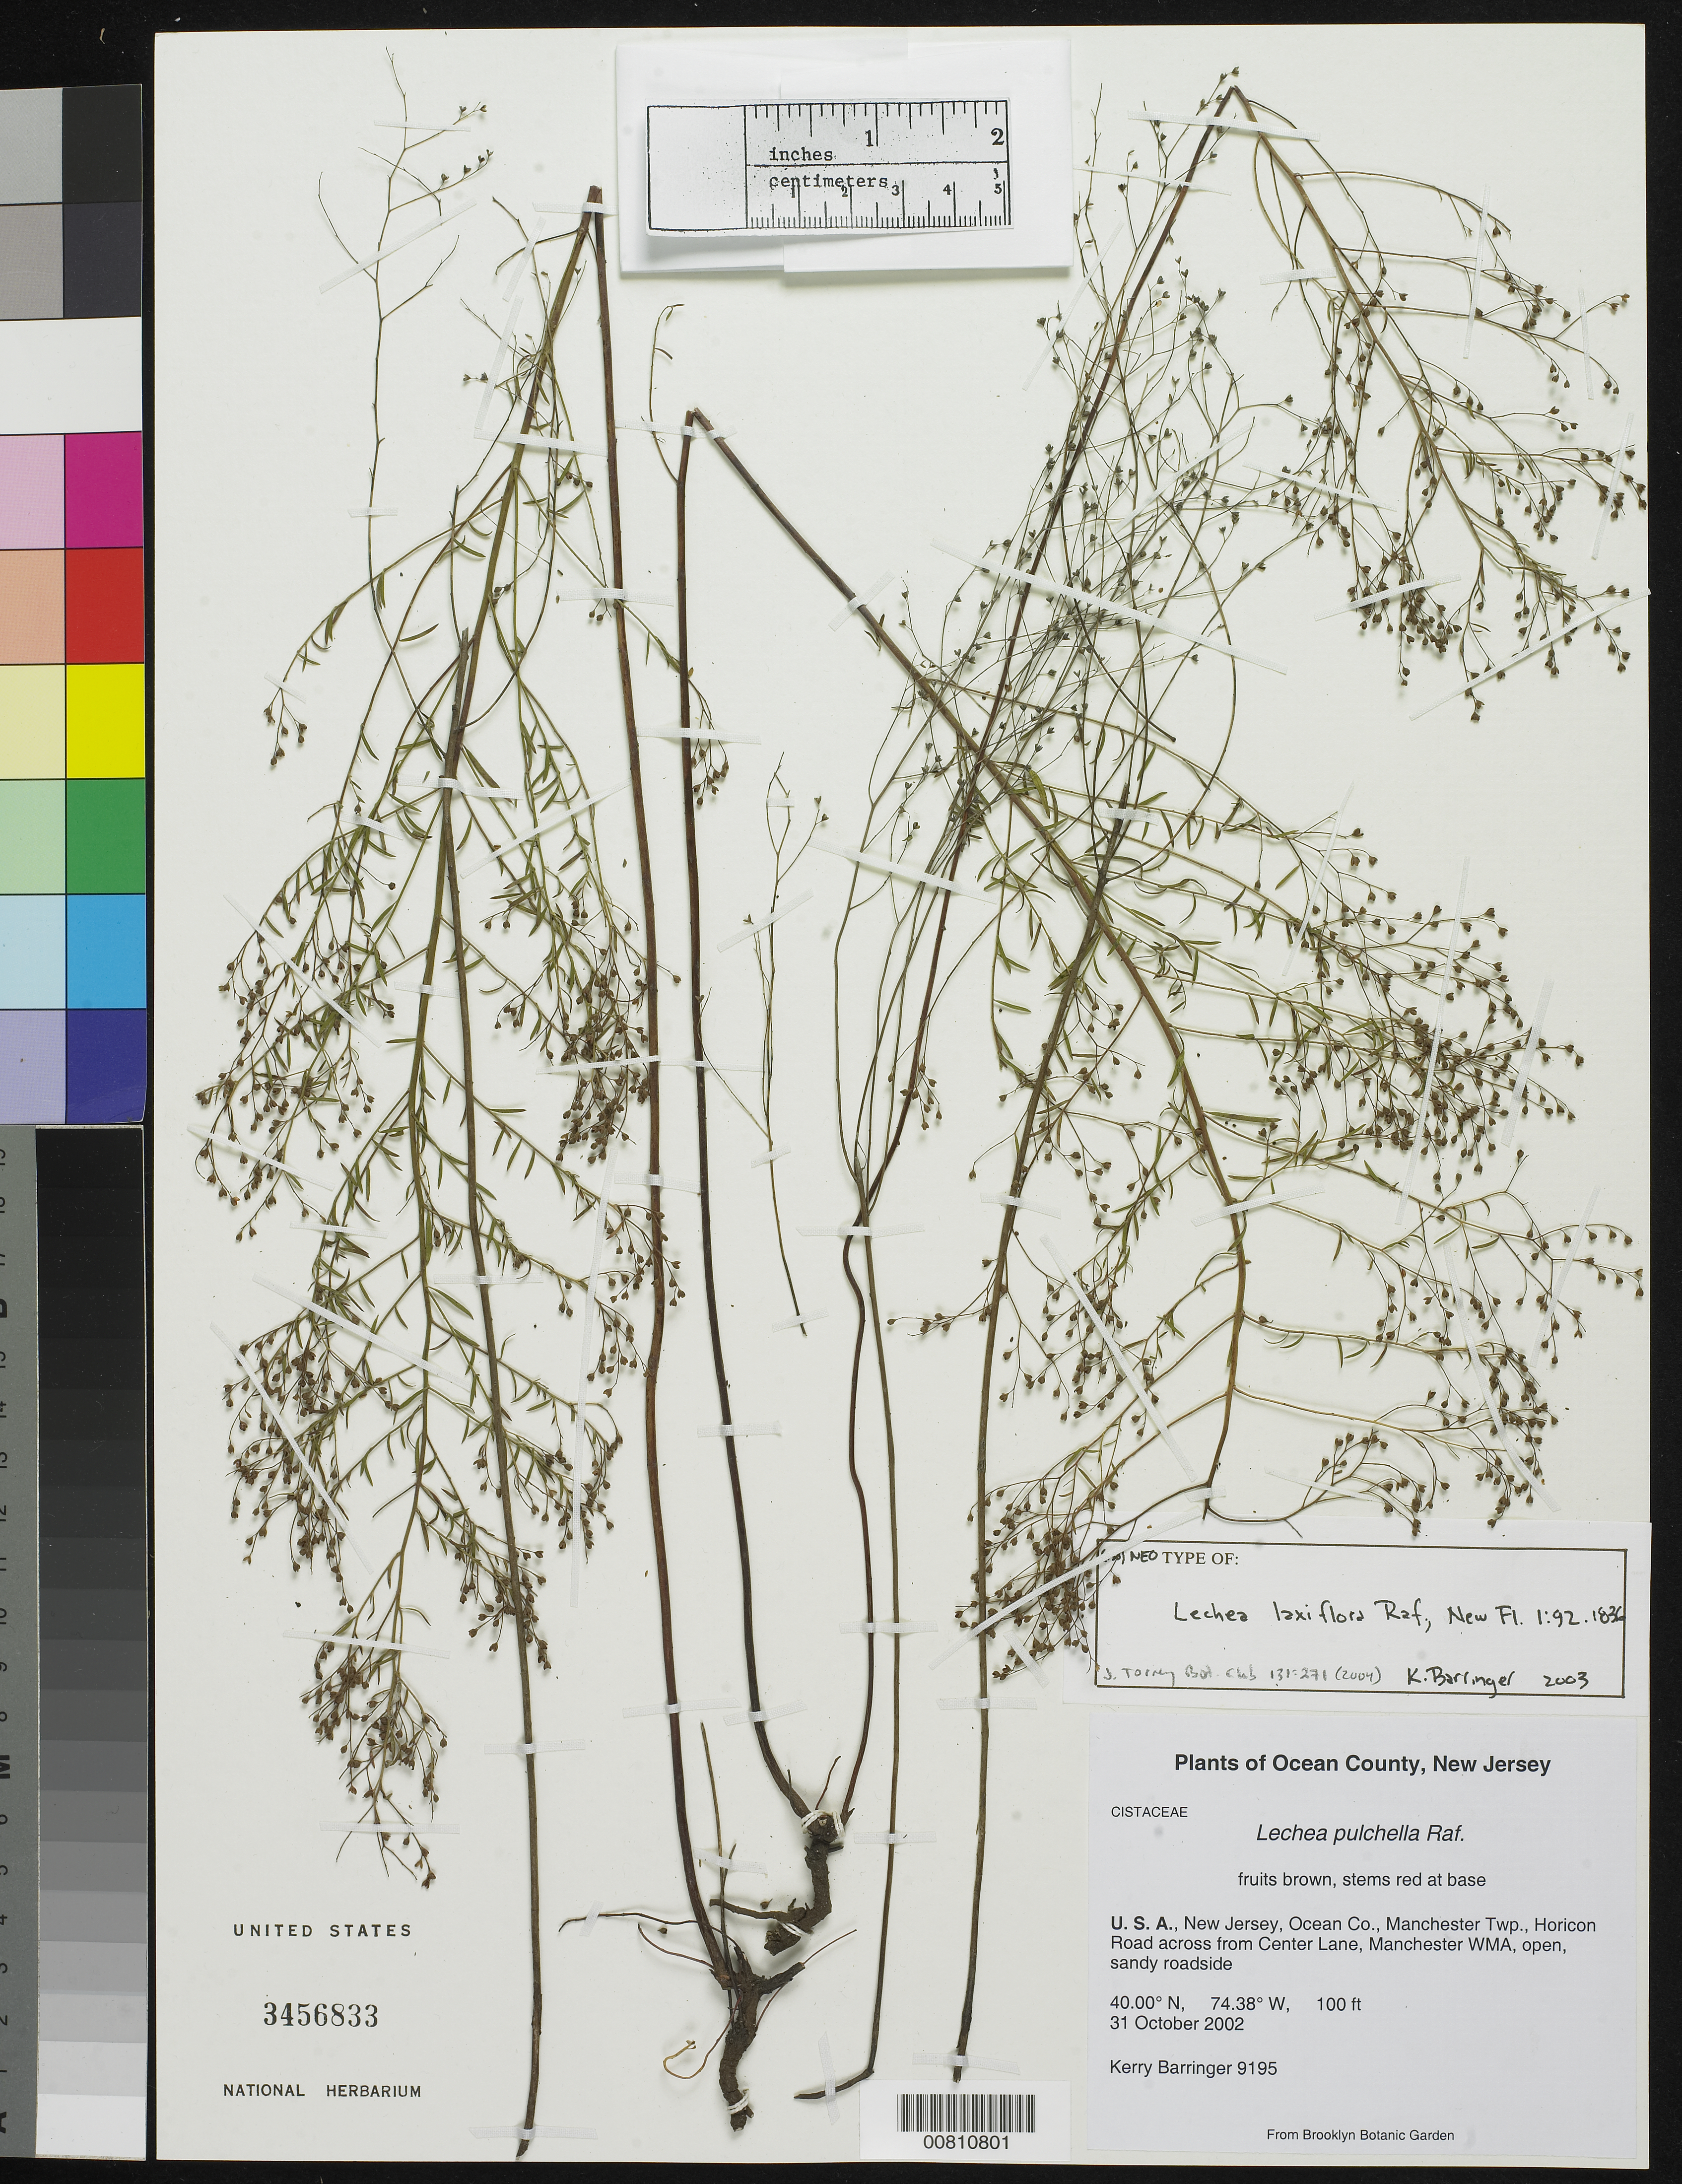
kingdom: Plantae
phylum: Tracheophyta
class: Magnoliopsida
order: Malvales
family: Cistaceae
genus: Lechea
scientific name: Lechea laxiflora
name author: Raf.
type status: Isoneotype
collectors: K. A. Barringer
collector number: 9195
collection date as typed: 31 Oct 2002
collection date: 2002-10-31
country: United States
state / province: New Jersey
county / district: Ocean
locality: New Jersey, Ocean Co., Manchester Twp., Horicon Road across from Center Lane, Manchester WMA.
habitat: Open, sandy roadside.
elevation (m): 30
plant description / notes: Neotype at BKL.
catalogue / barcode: US 3456833